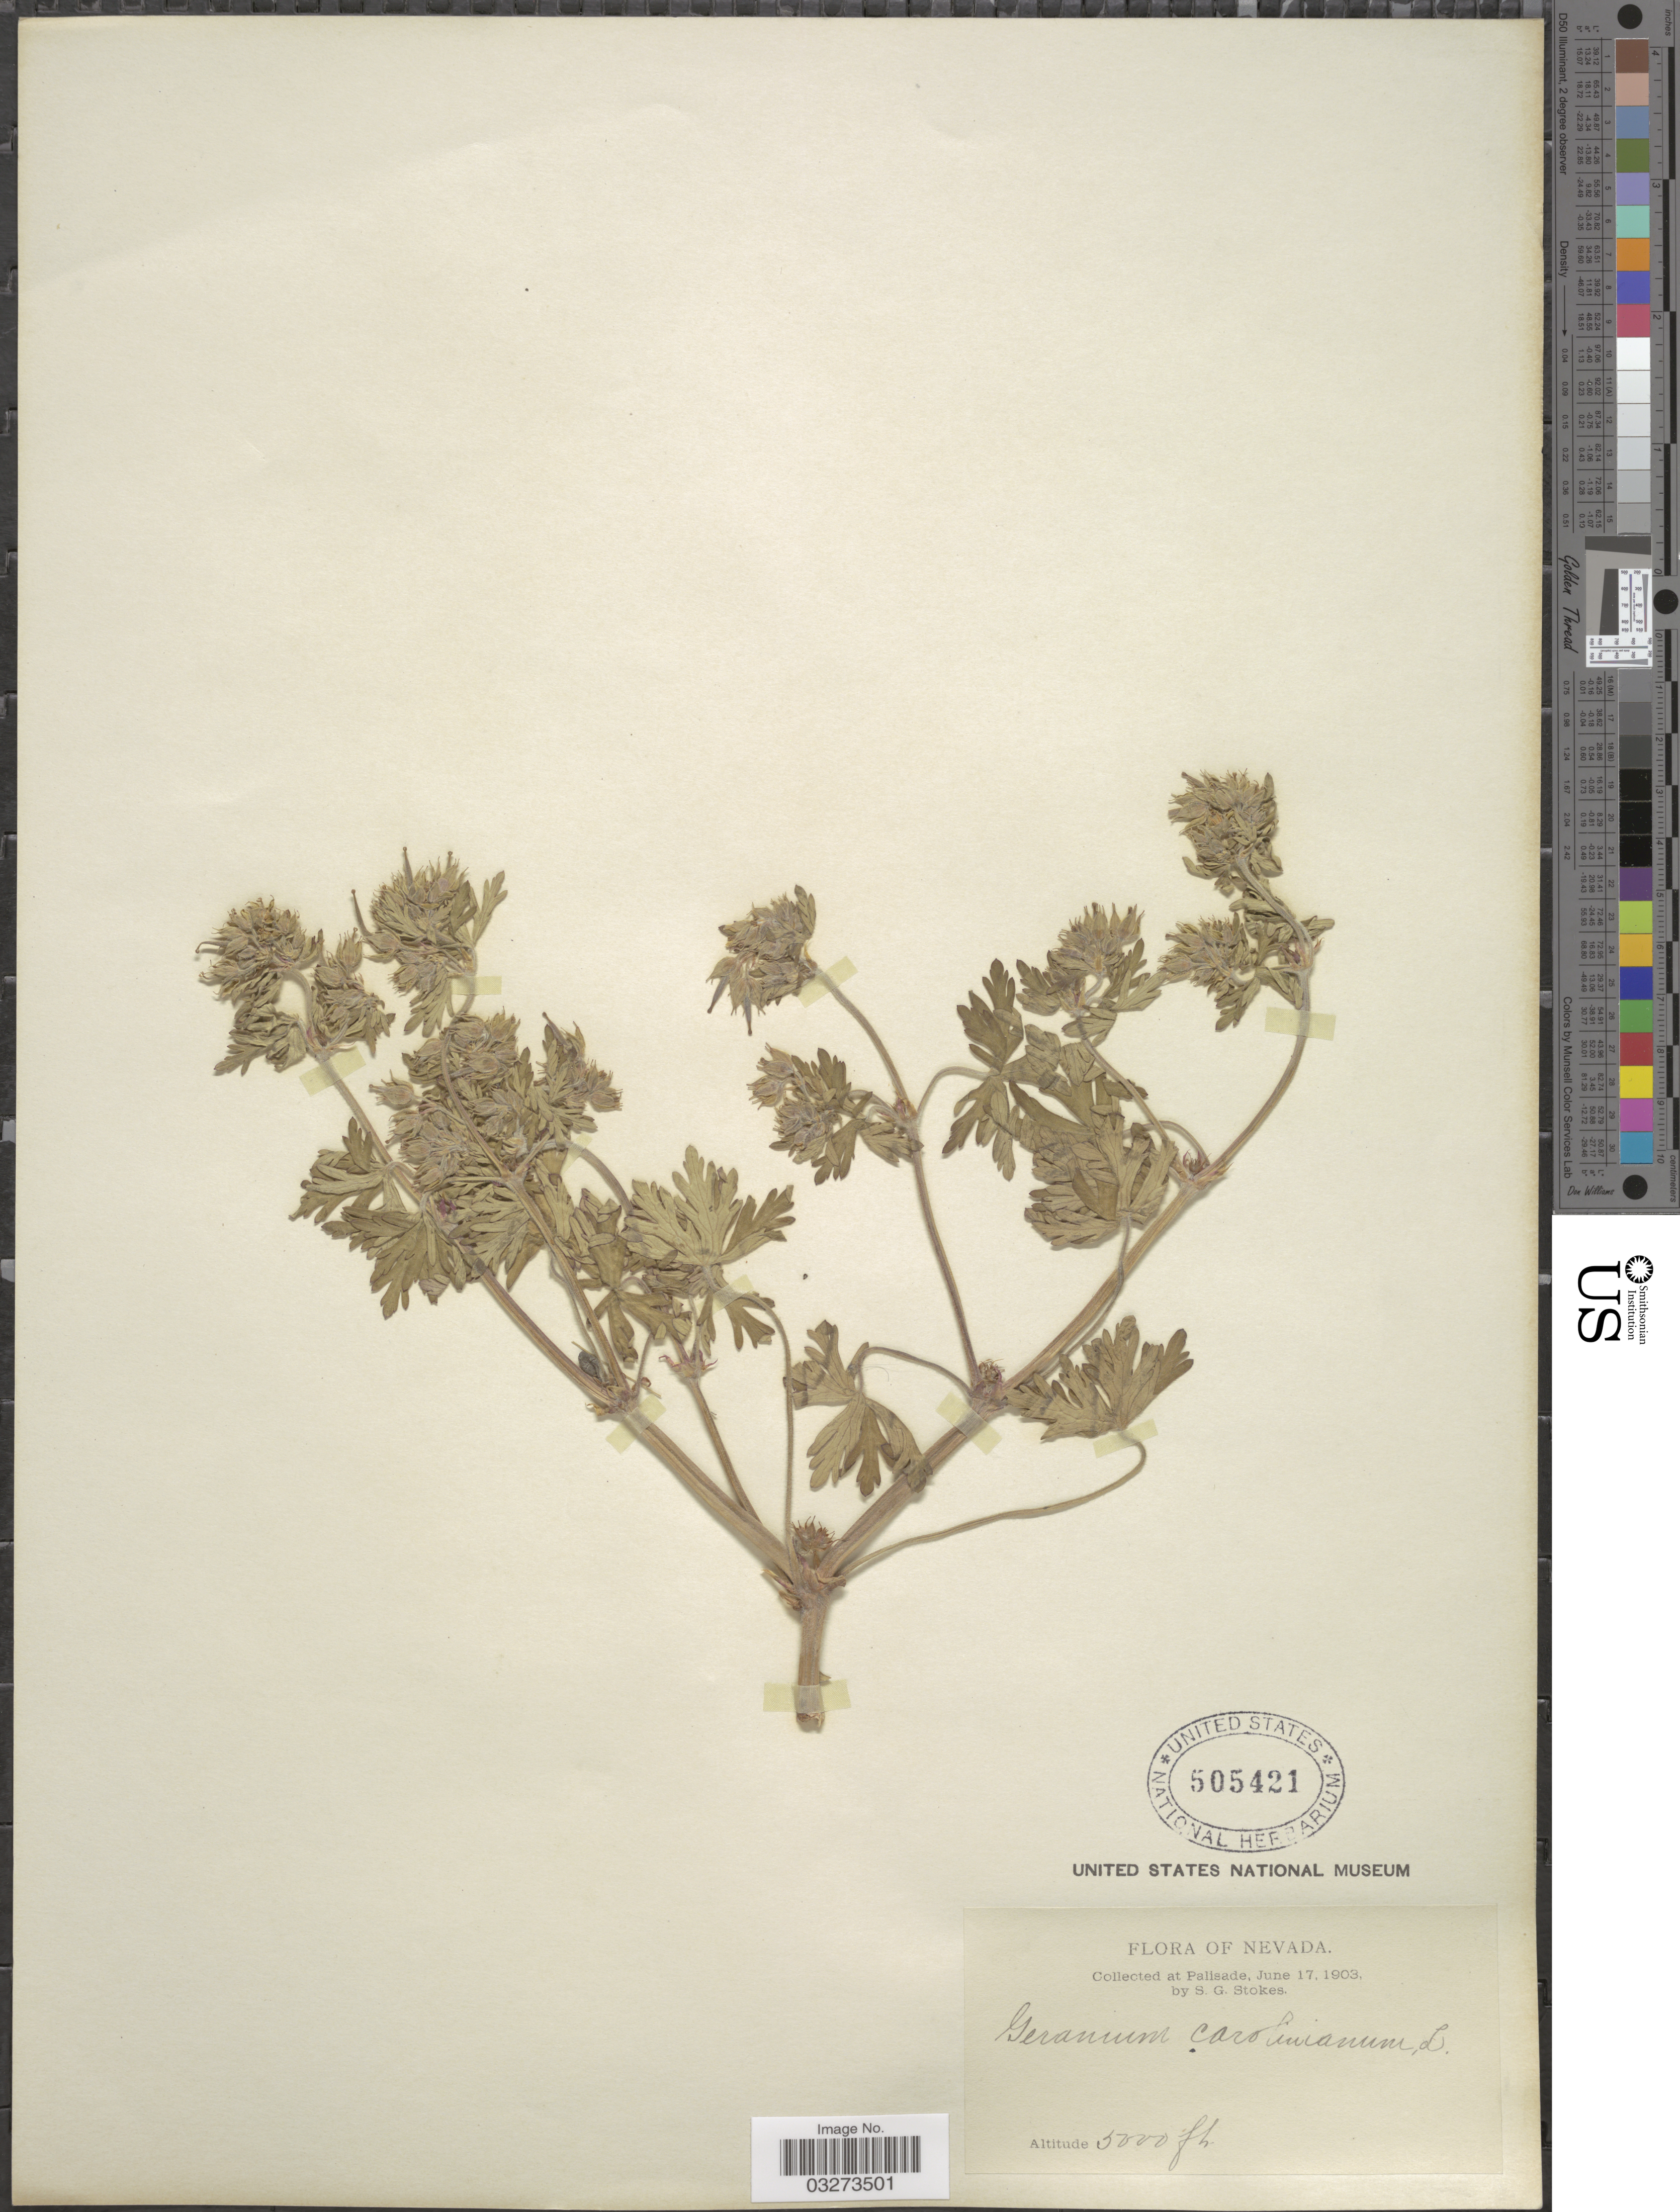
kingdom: Plantae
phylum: Tracheophyta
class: Magnoliopsida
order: Geraniales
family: Geraniaceae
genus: Geranium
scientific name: Geranium carolinianum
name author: L.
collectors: S. G. Stokes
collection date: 1903-06-17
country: United States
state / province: Nevada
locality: Palisade.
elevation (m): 1524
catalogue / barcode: US 505421